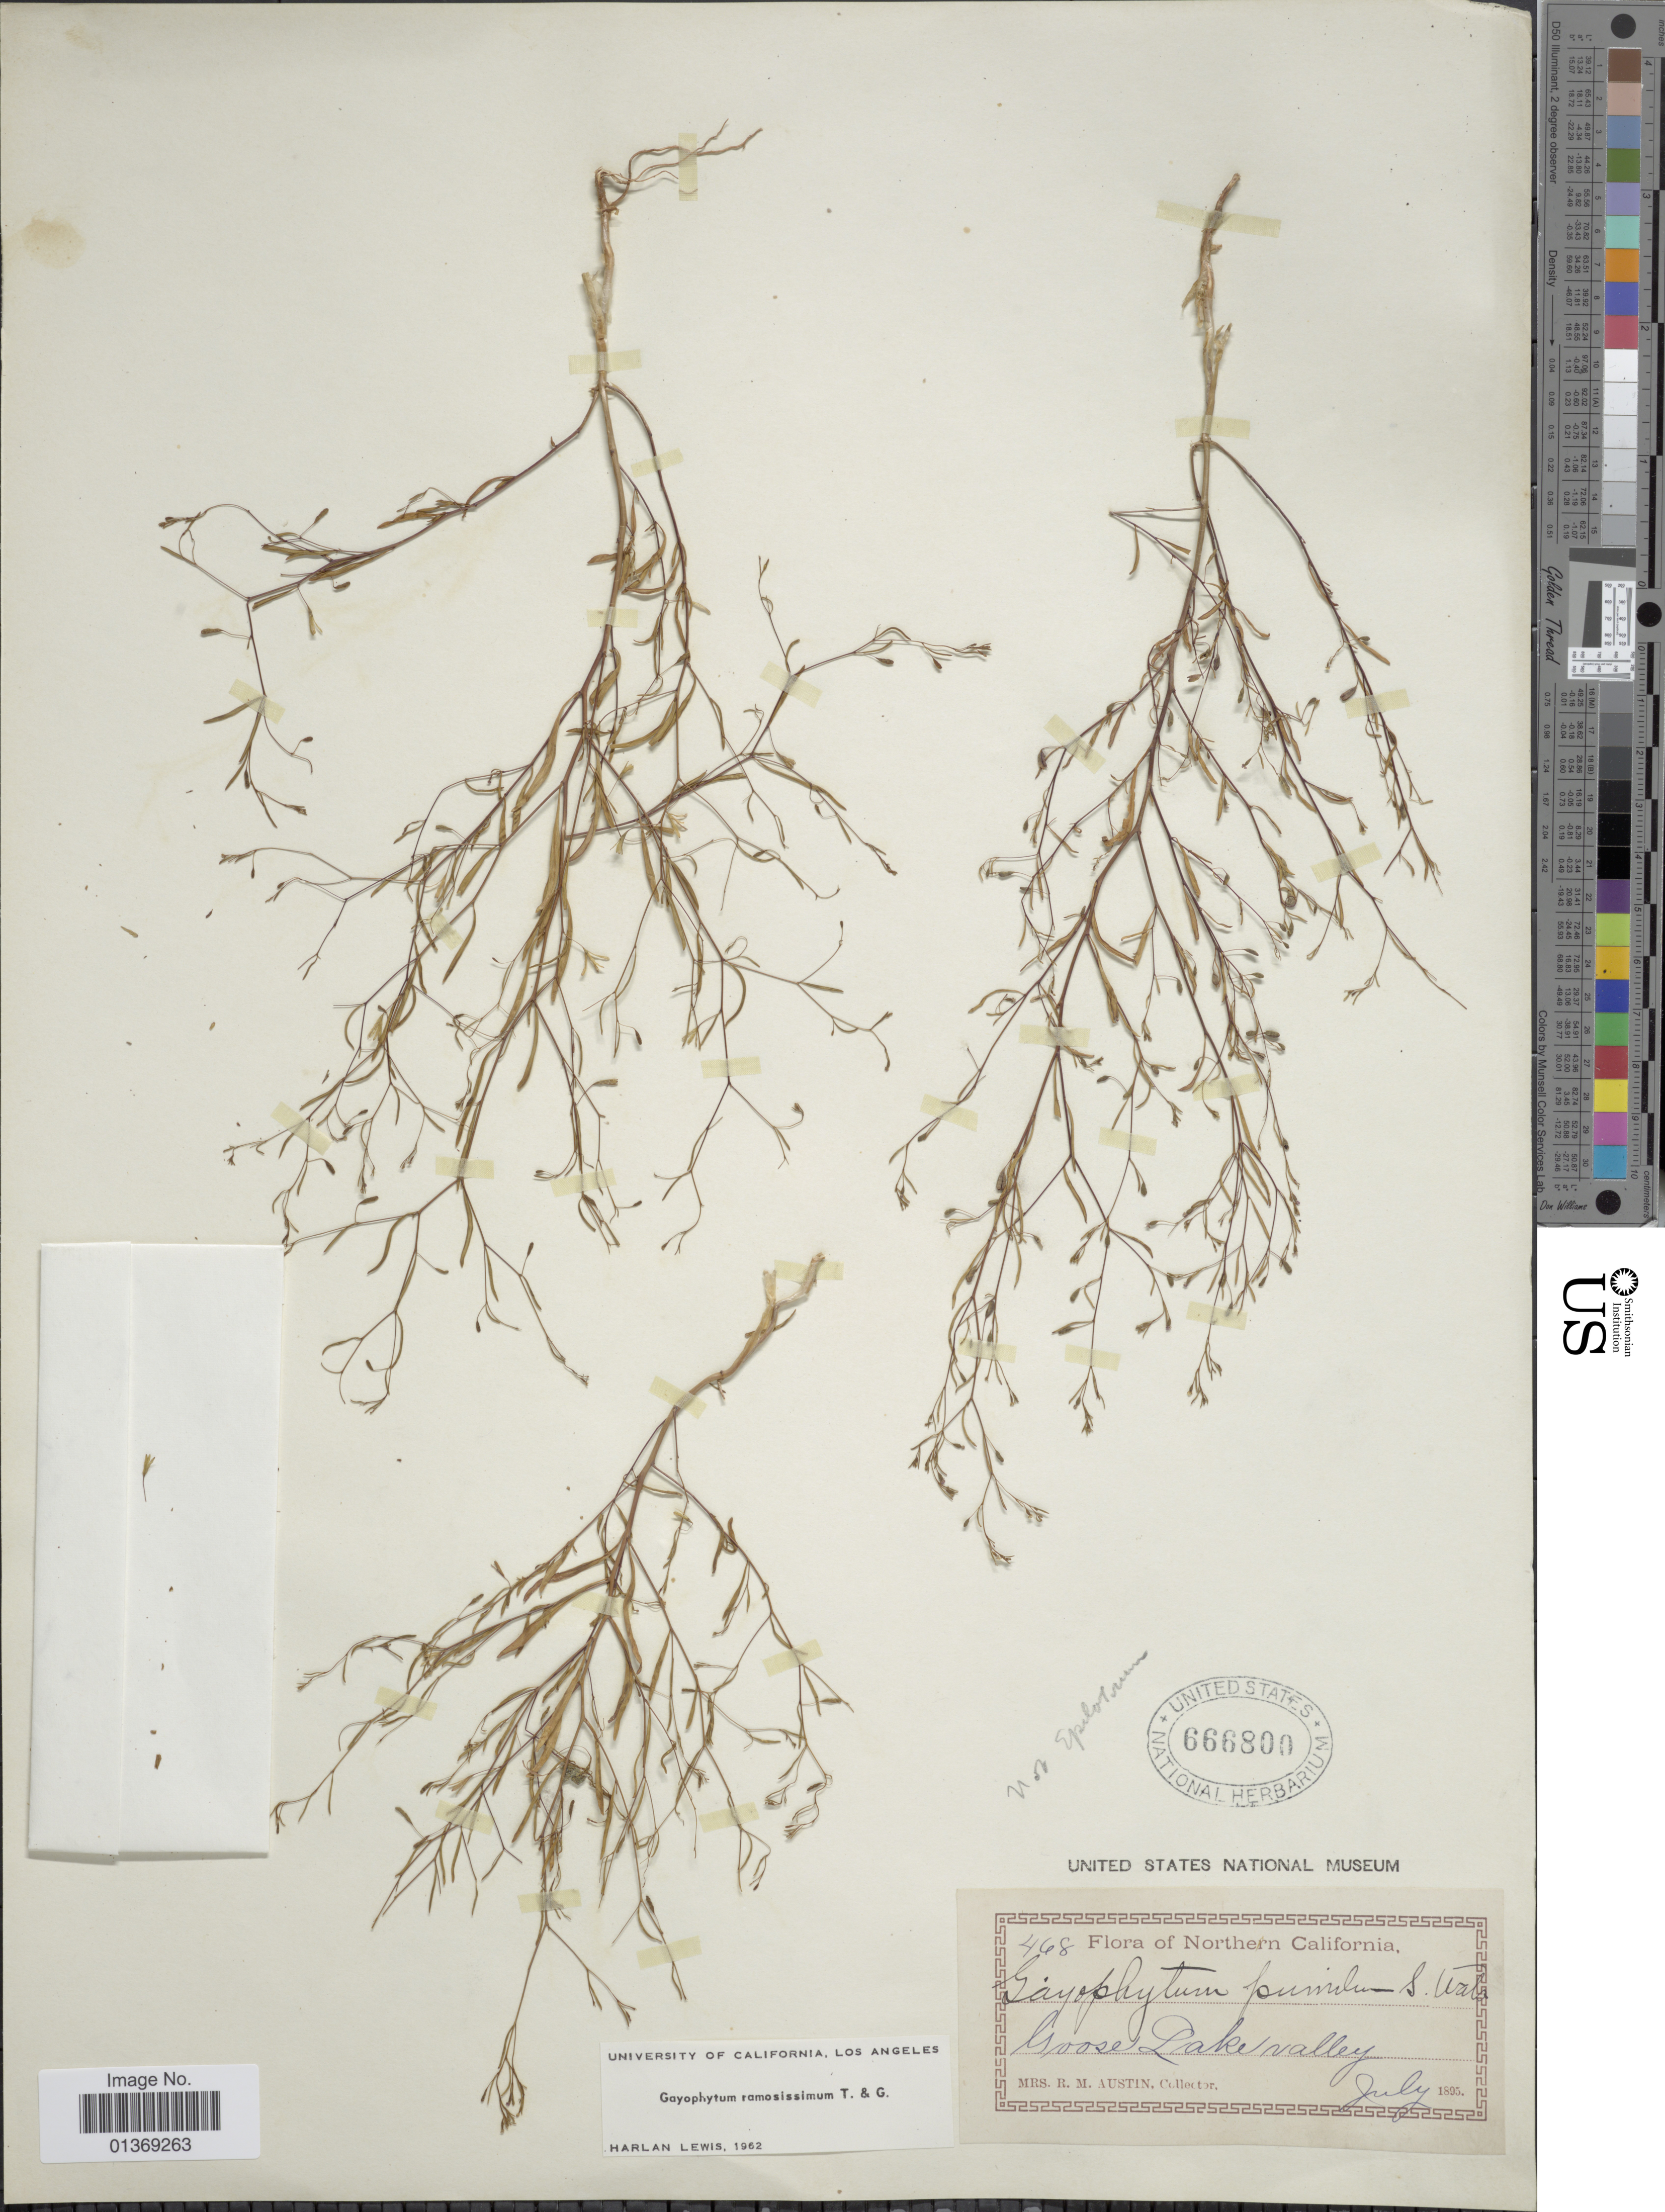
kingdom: Plantae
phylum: Tracheophyta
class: Magnoliopsida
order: Myrtales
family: Onagraceae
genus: Gayophytum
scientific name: Gayophytum ramosissimum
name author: Torr. & A. Gray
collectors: R. Austin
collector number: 468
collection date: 1895-07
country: United States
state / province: California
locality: Northern California, Goose Lake valley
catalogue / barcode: US 666800